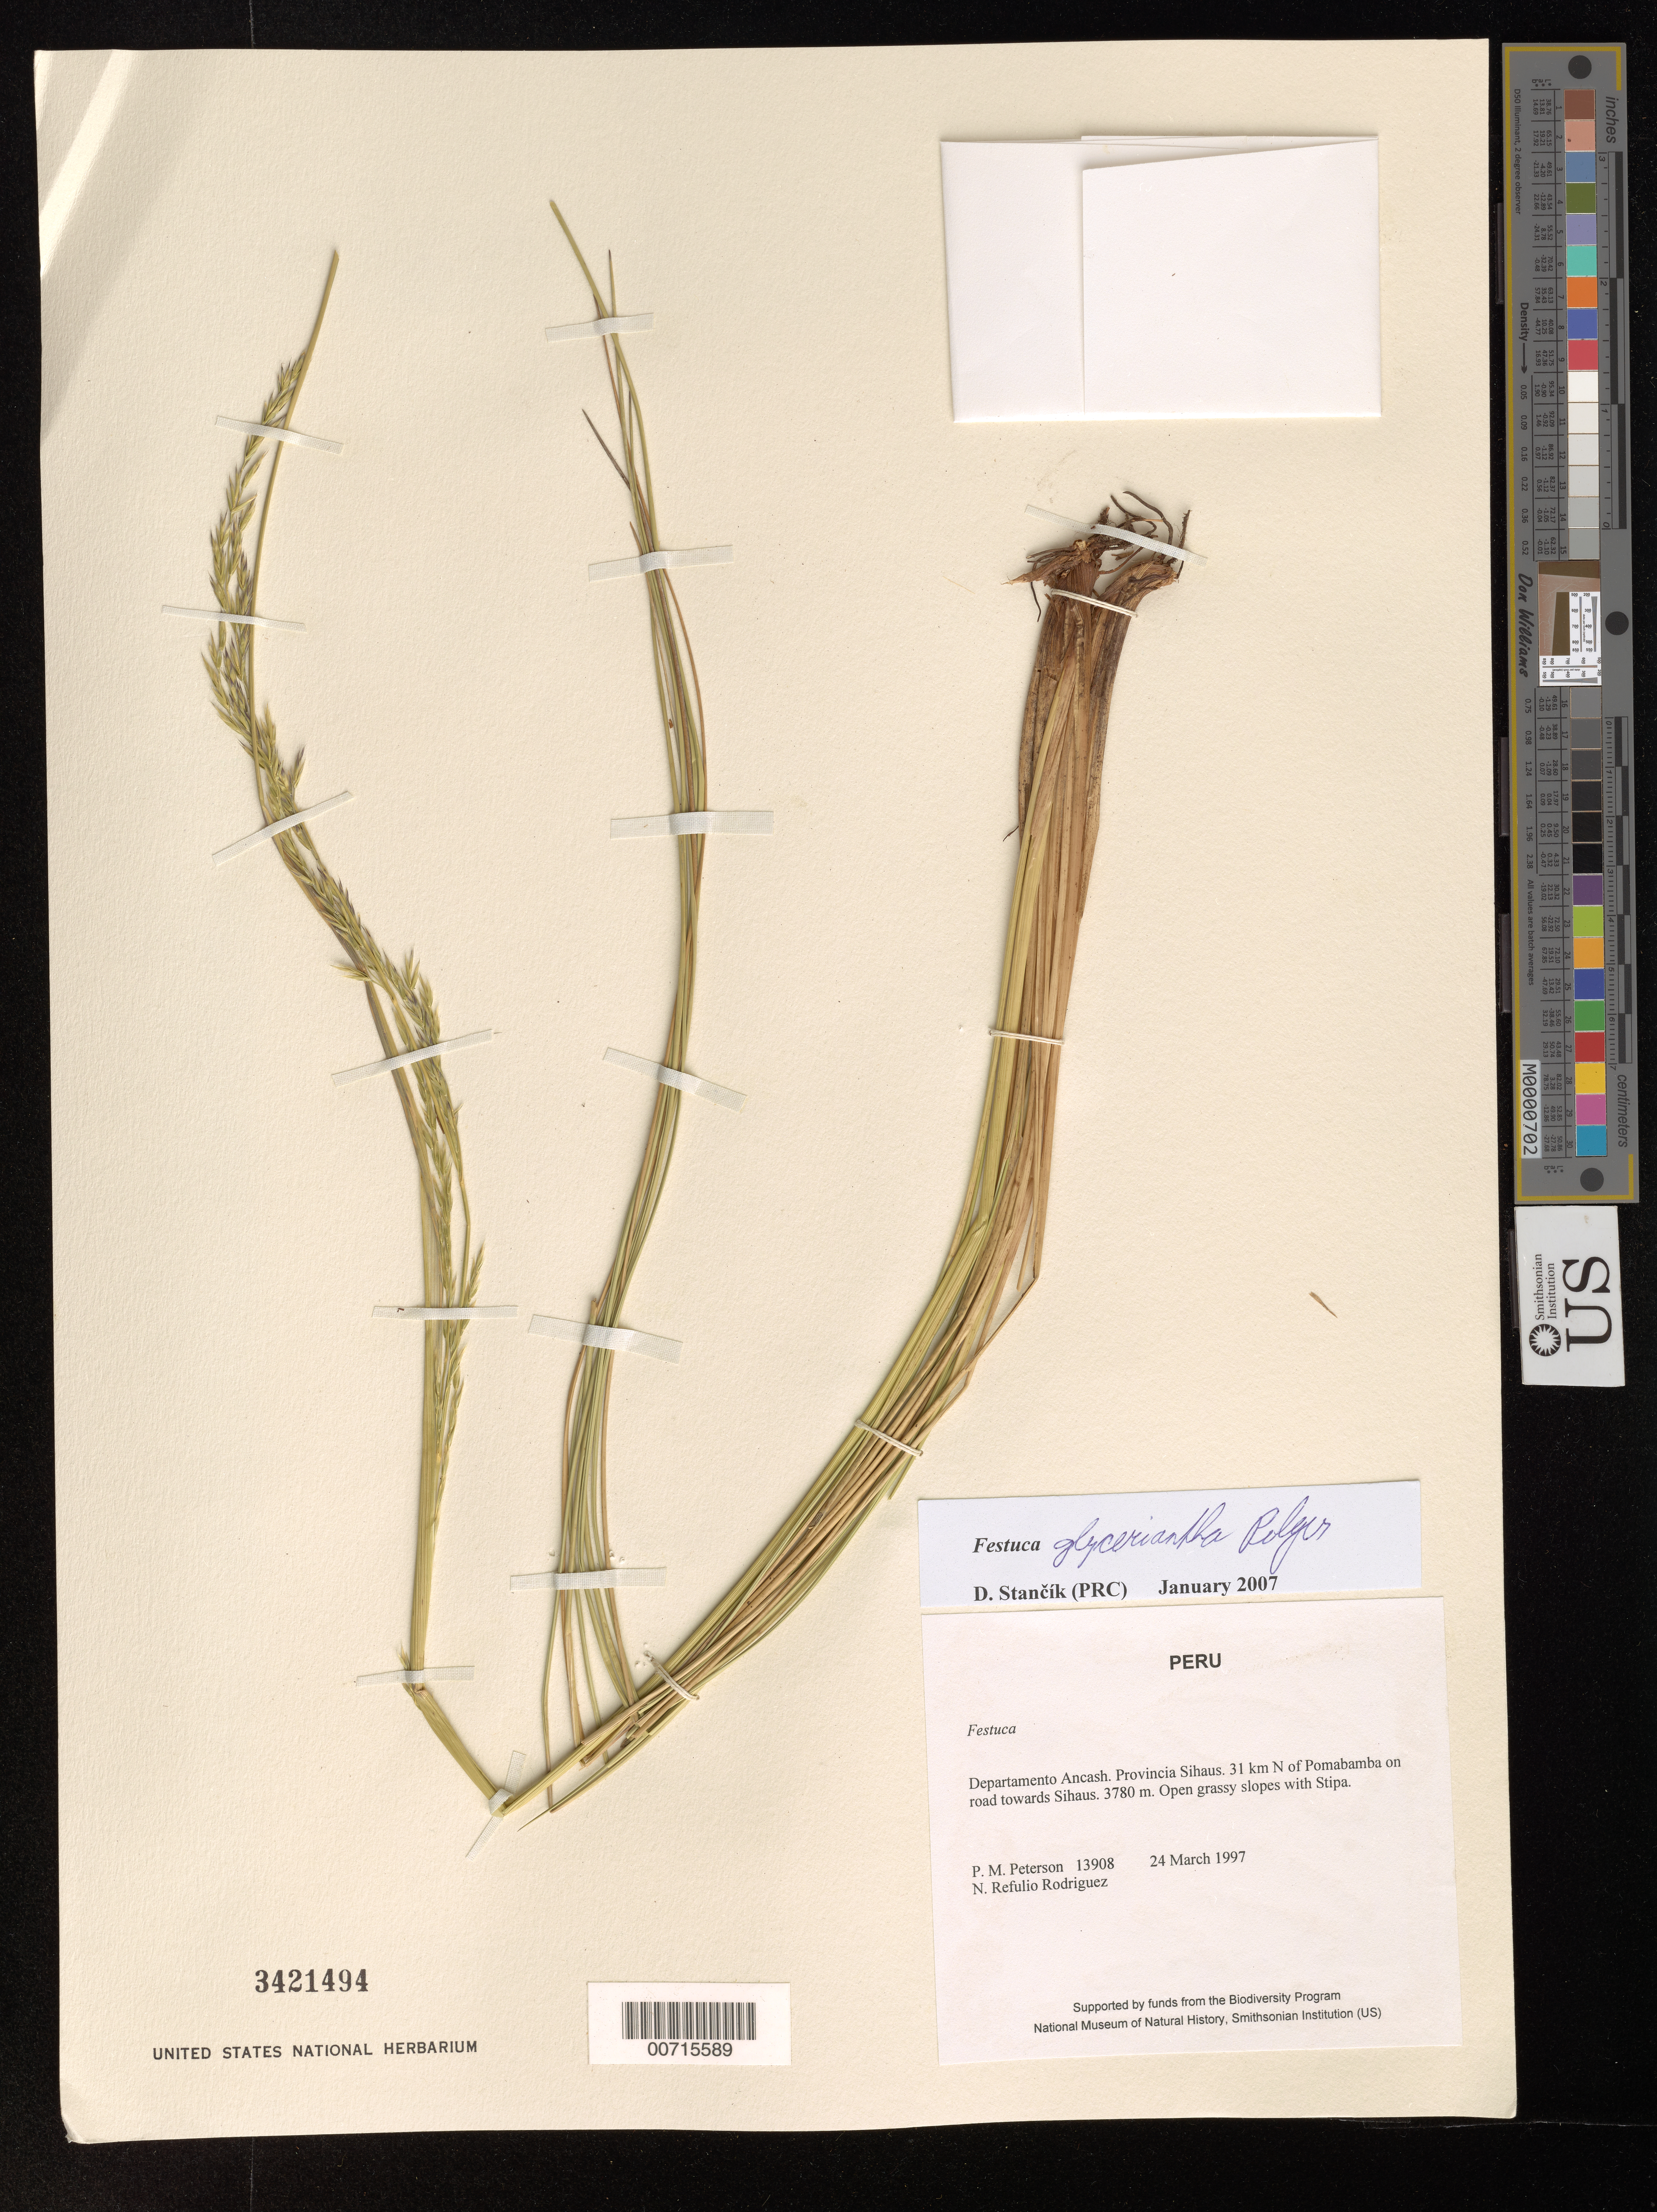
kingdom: Plantae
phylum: Tracheophyta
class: Liliopsida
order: Poales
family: Poaceae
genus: Festuca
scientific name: Festuca glyceriantha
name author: Pilg.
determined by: Stancik, D.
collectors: P. M. Peterson & N. Refulio-Rodríguez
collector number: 13908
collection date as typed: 24 Mar 1997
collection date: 1997-03-24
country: Peru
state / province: Ancash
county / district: Sihuas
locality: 31 km N of Pomabamba on road towards Sihuas.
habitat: Open grassy slopes with Stipa.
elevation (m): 3780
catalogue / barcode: US 3421494